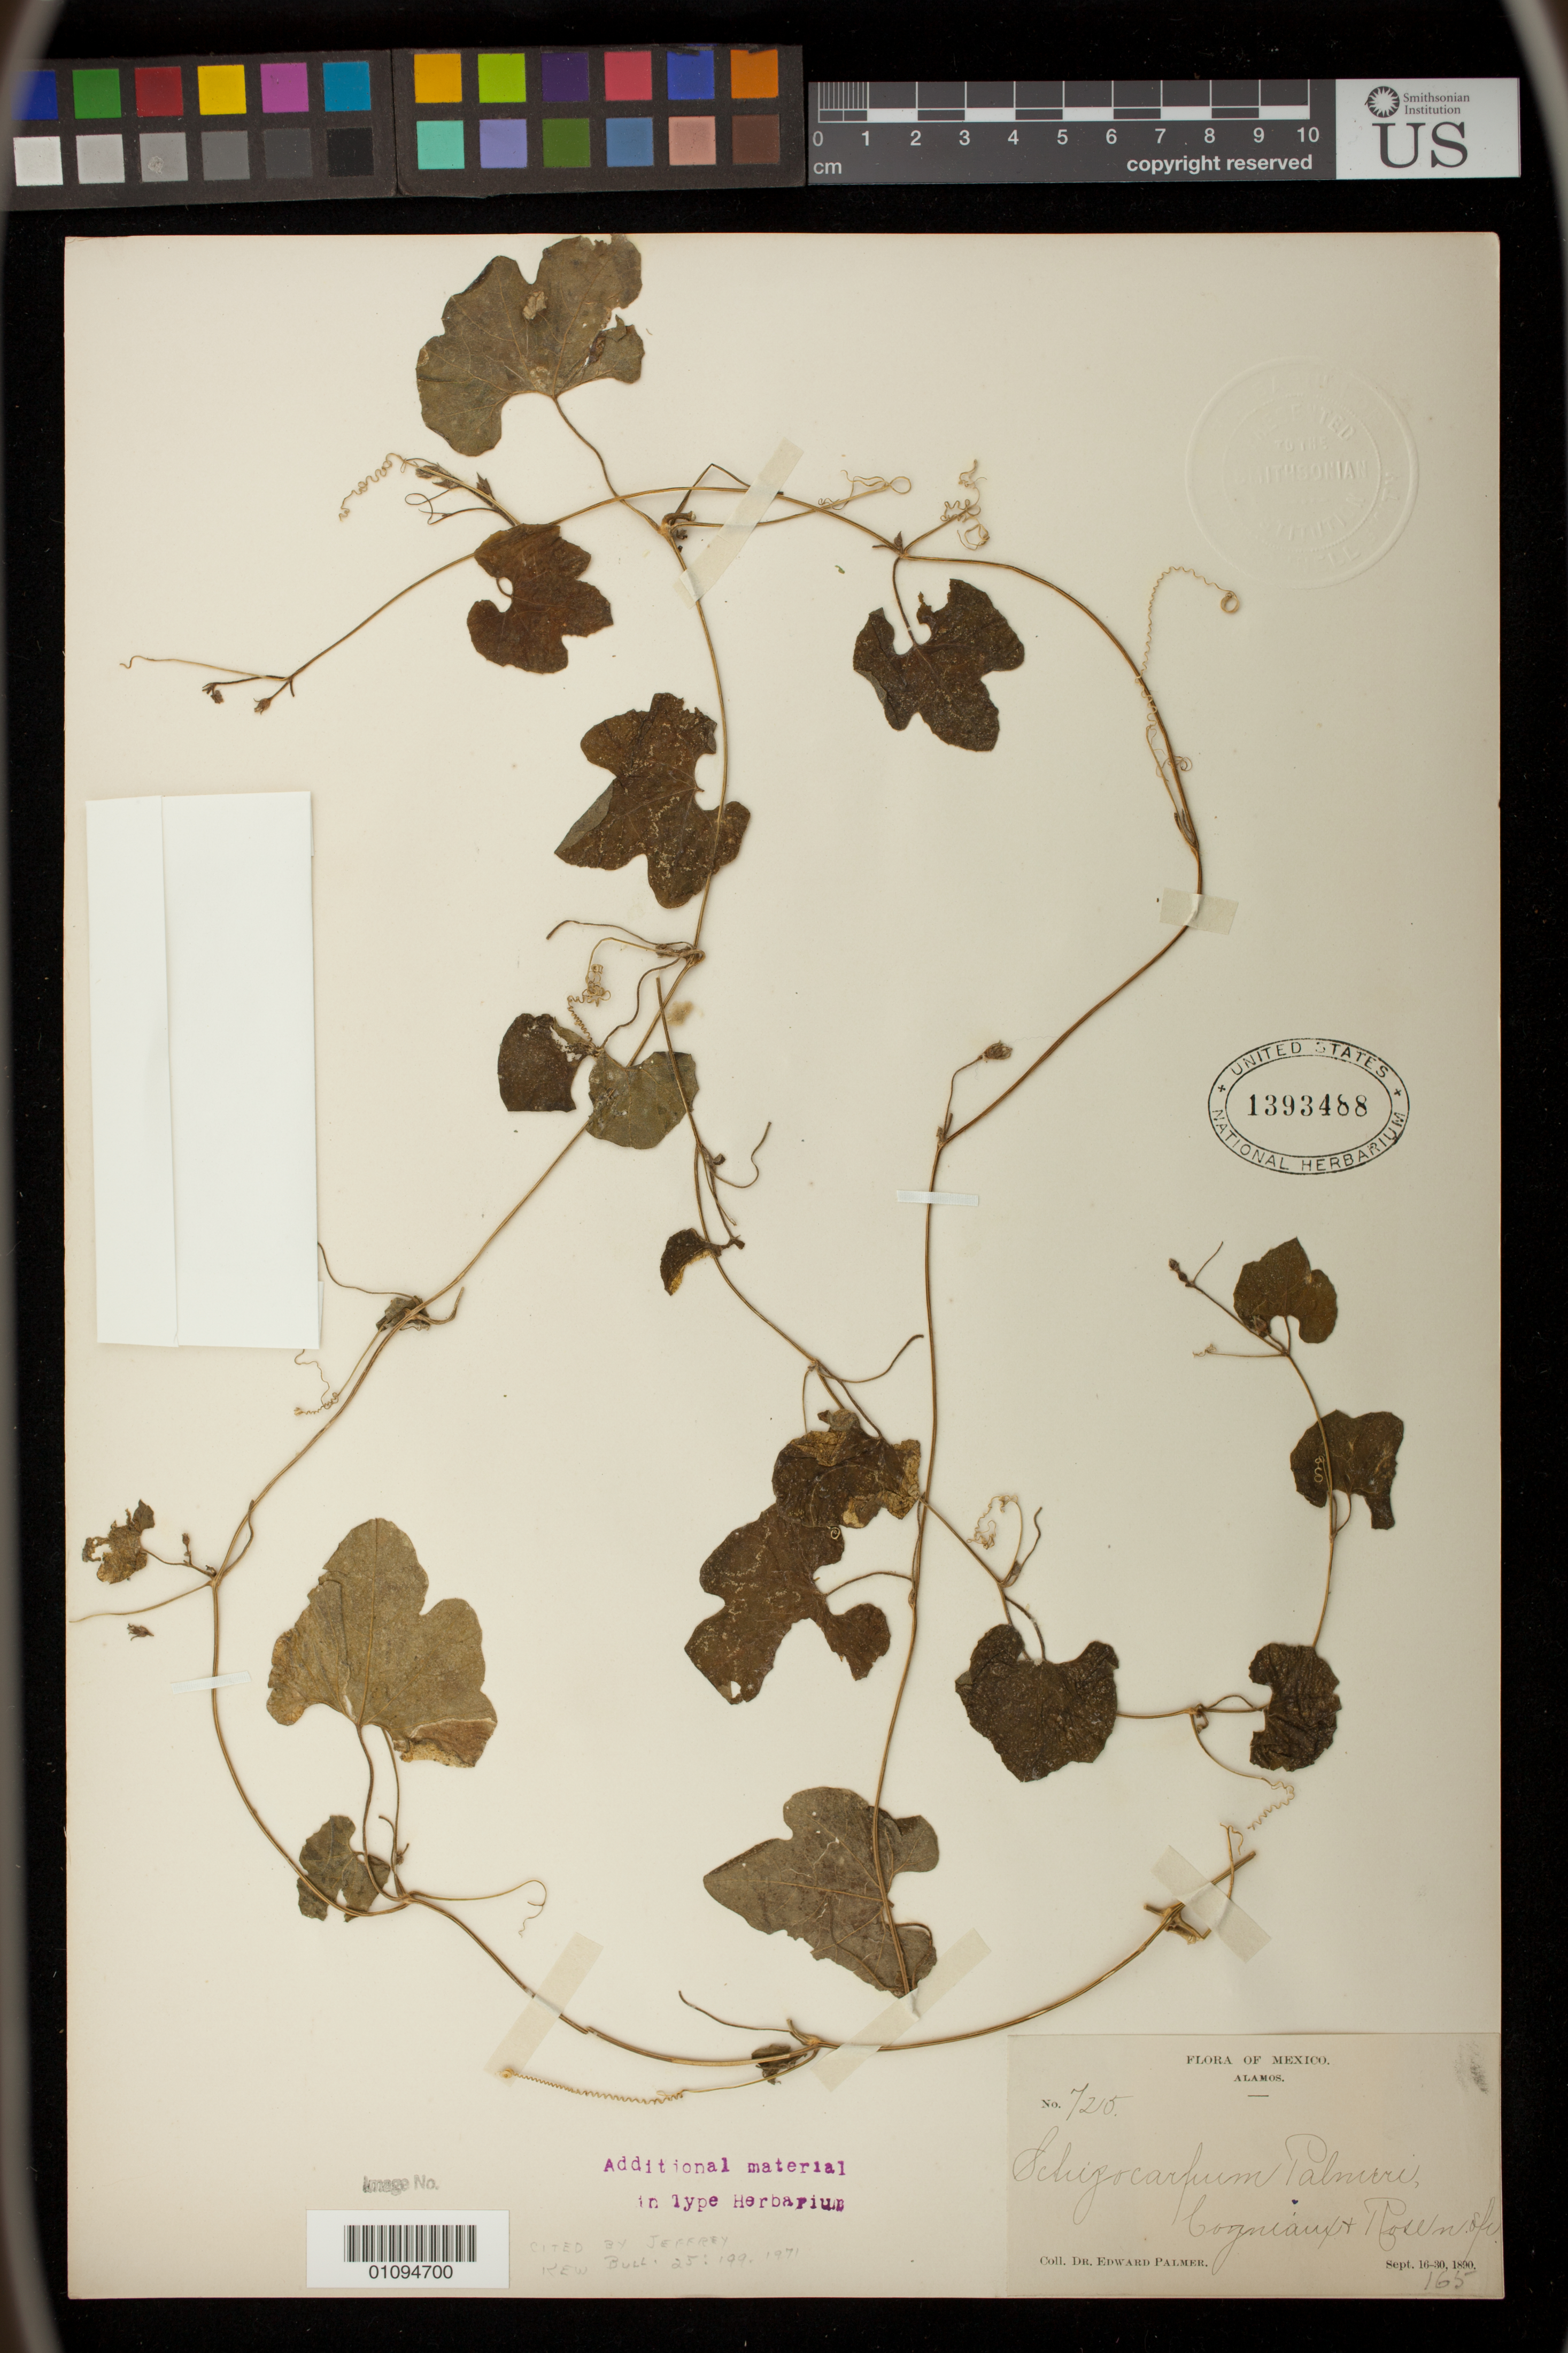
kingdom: Plantae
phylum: Tracheophyta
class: Magnoliopsida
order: Cucurbitales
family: Cucurbitaceae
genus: Schizocarpum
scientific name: Schizocarpum palmeri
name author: Cogn. & Rose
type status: Isotype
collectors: E. Palmer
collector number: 725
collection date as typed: Sept. 16-30, 1890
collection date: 1890-09-16/1890-09-30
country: Mexico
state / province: Sonora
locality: Alamos.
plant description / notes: Protologue cites collection date of Sept. 16-30, 1890. Some duplicates at US with same collection number bear a date of March 25-April 8, 1890 and are dubiously type material.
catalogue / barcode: US 1393488